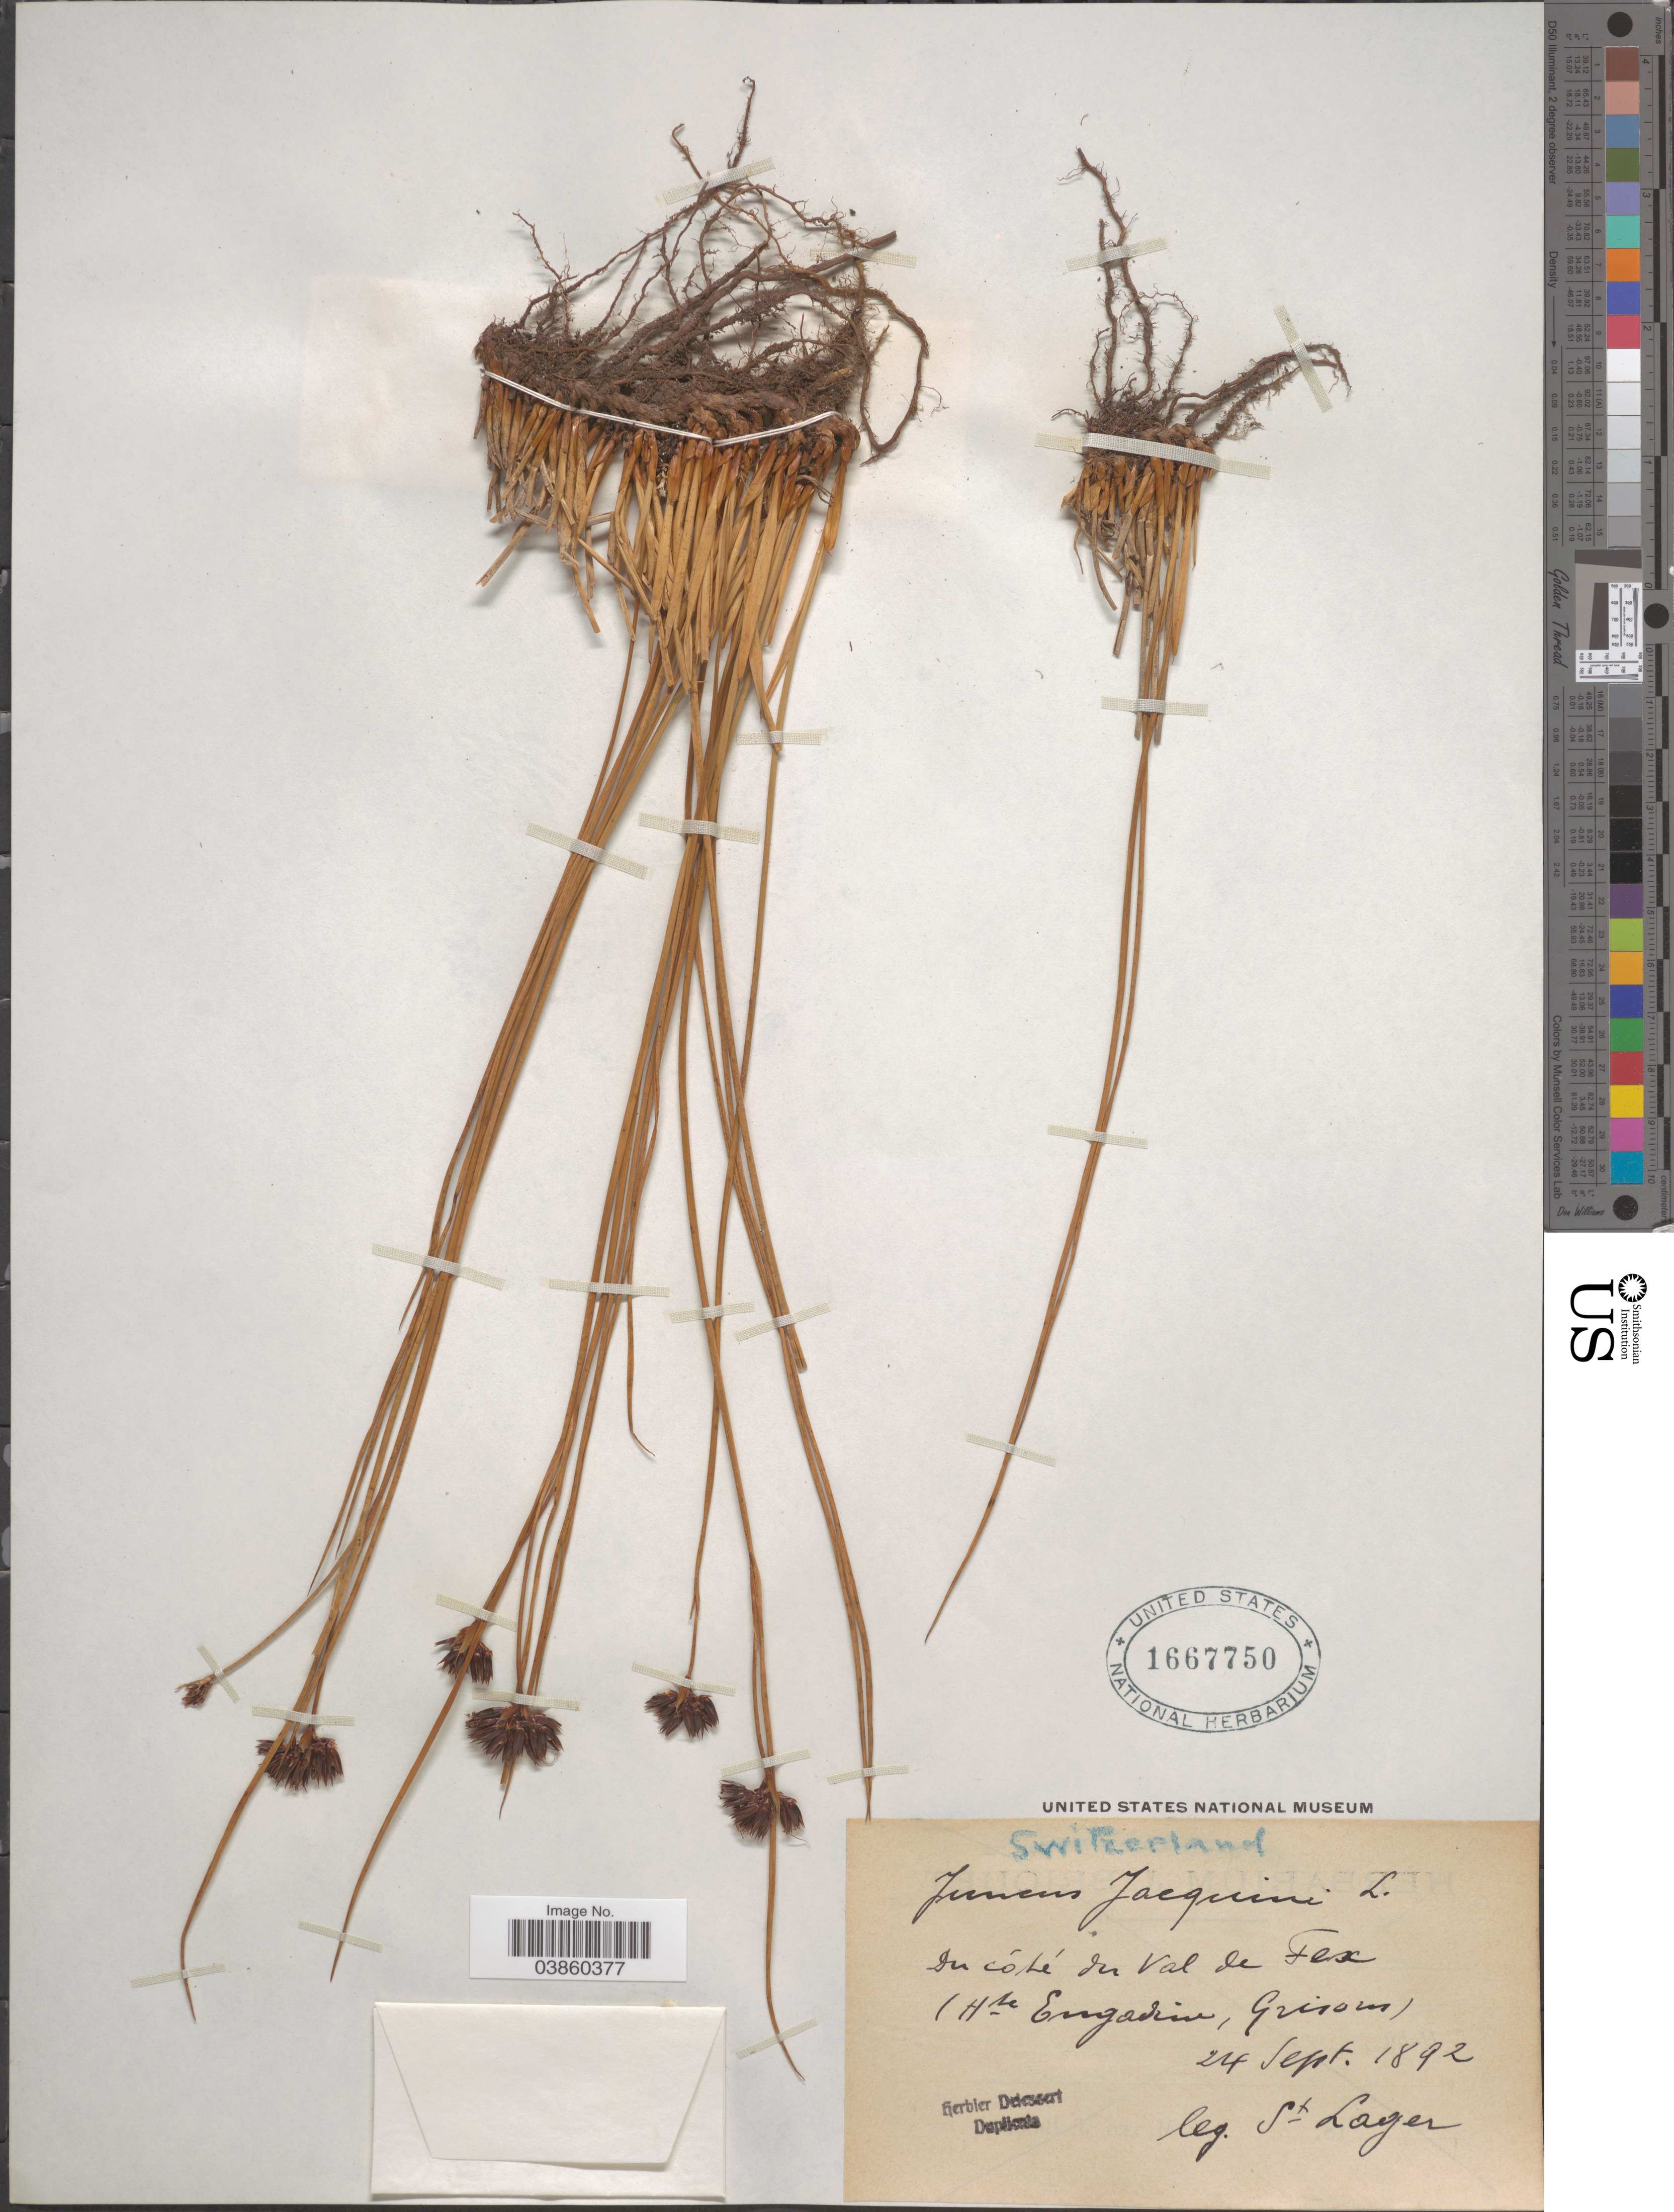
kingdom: Plantae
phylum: Tracheophyta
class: Liliopsida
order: Poales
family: Juncaceae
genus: Juncus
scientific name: Juncus jacquinii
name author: L.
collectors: -. St. Lager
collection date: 1892-09-24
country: Switzerland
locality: Du côté du Val de Fex (Hte. Engadine, Grison).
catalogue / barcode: US 1667750